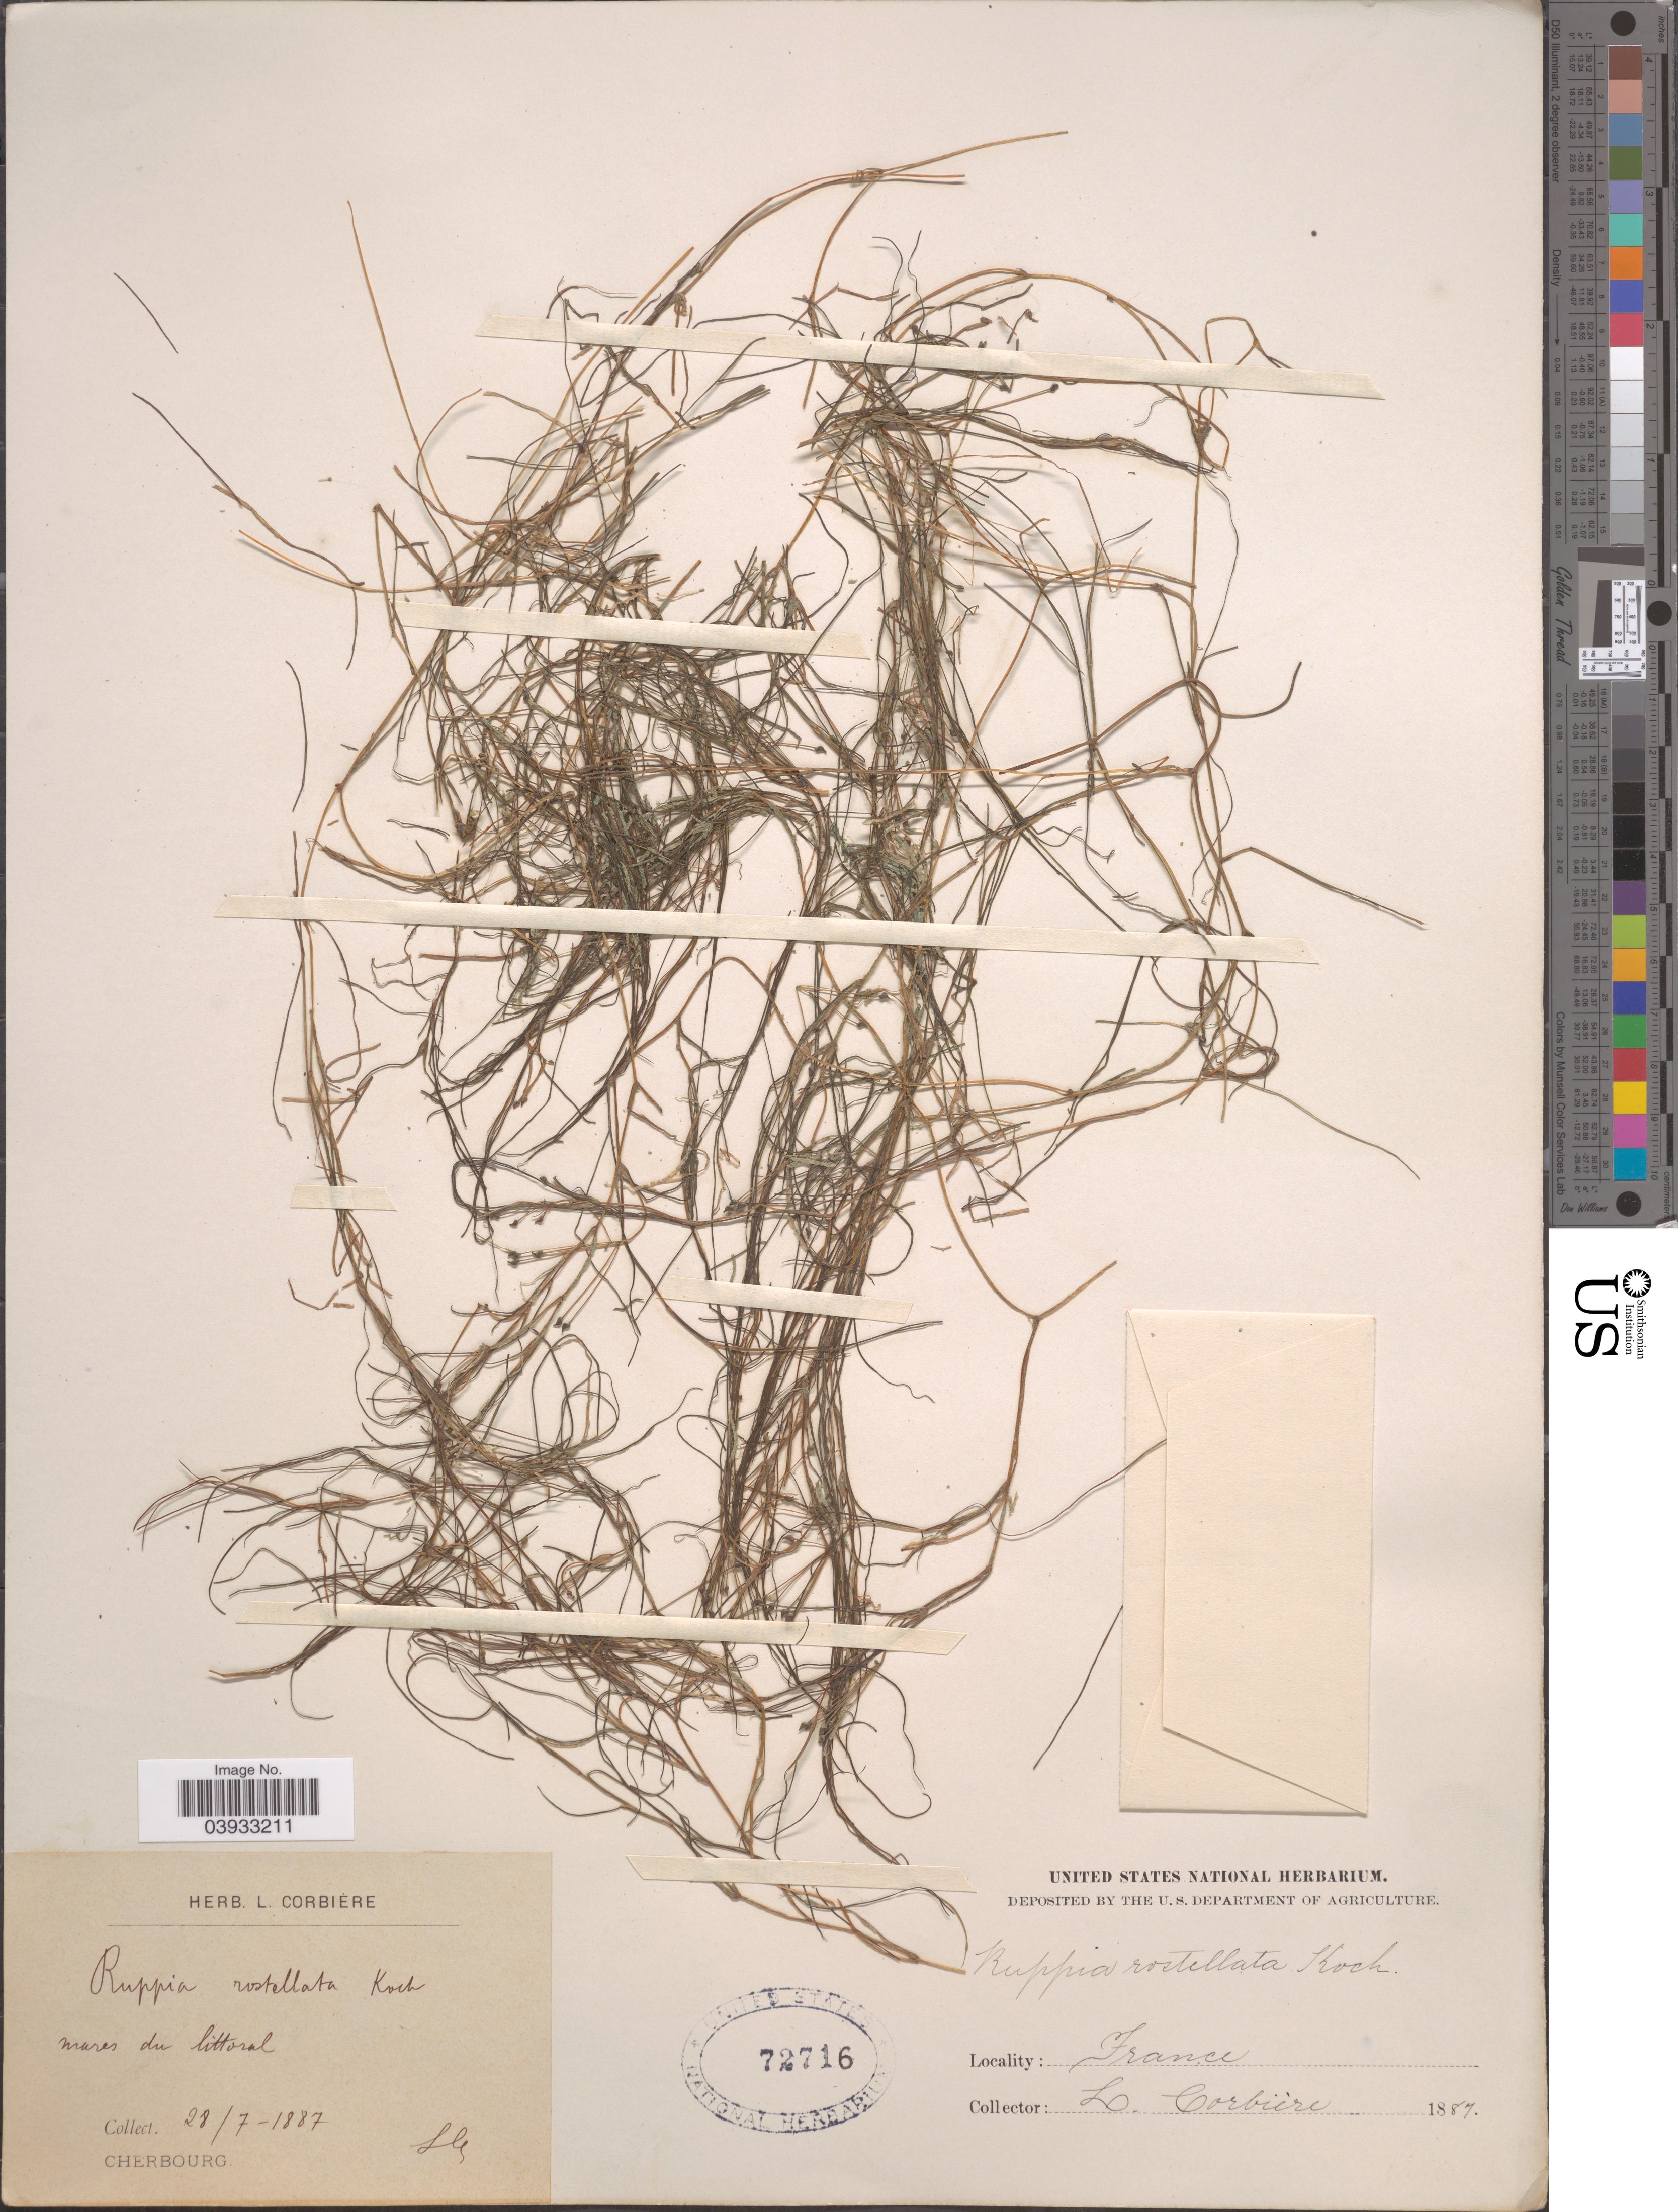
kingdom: Plantae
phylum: Tracheophyta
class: Liliopsida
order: Alismatales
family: Ruppiaceae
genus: Ruppia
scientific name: Ruppia rostellata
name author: W.D.J. Koch ex Rchb.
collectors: L. Corbière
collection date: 1887-07-28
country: France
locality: Cherbourg.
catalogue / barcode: US 72716